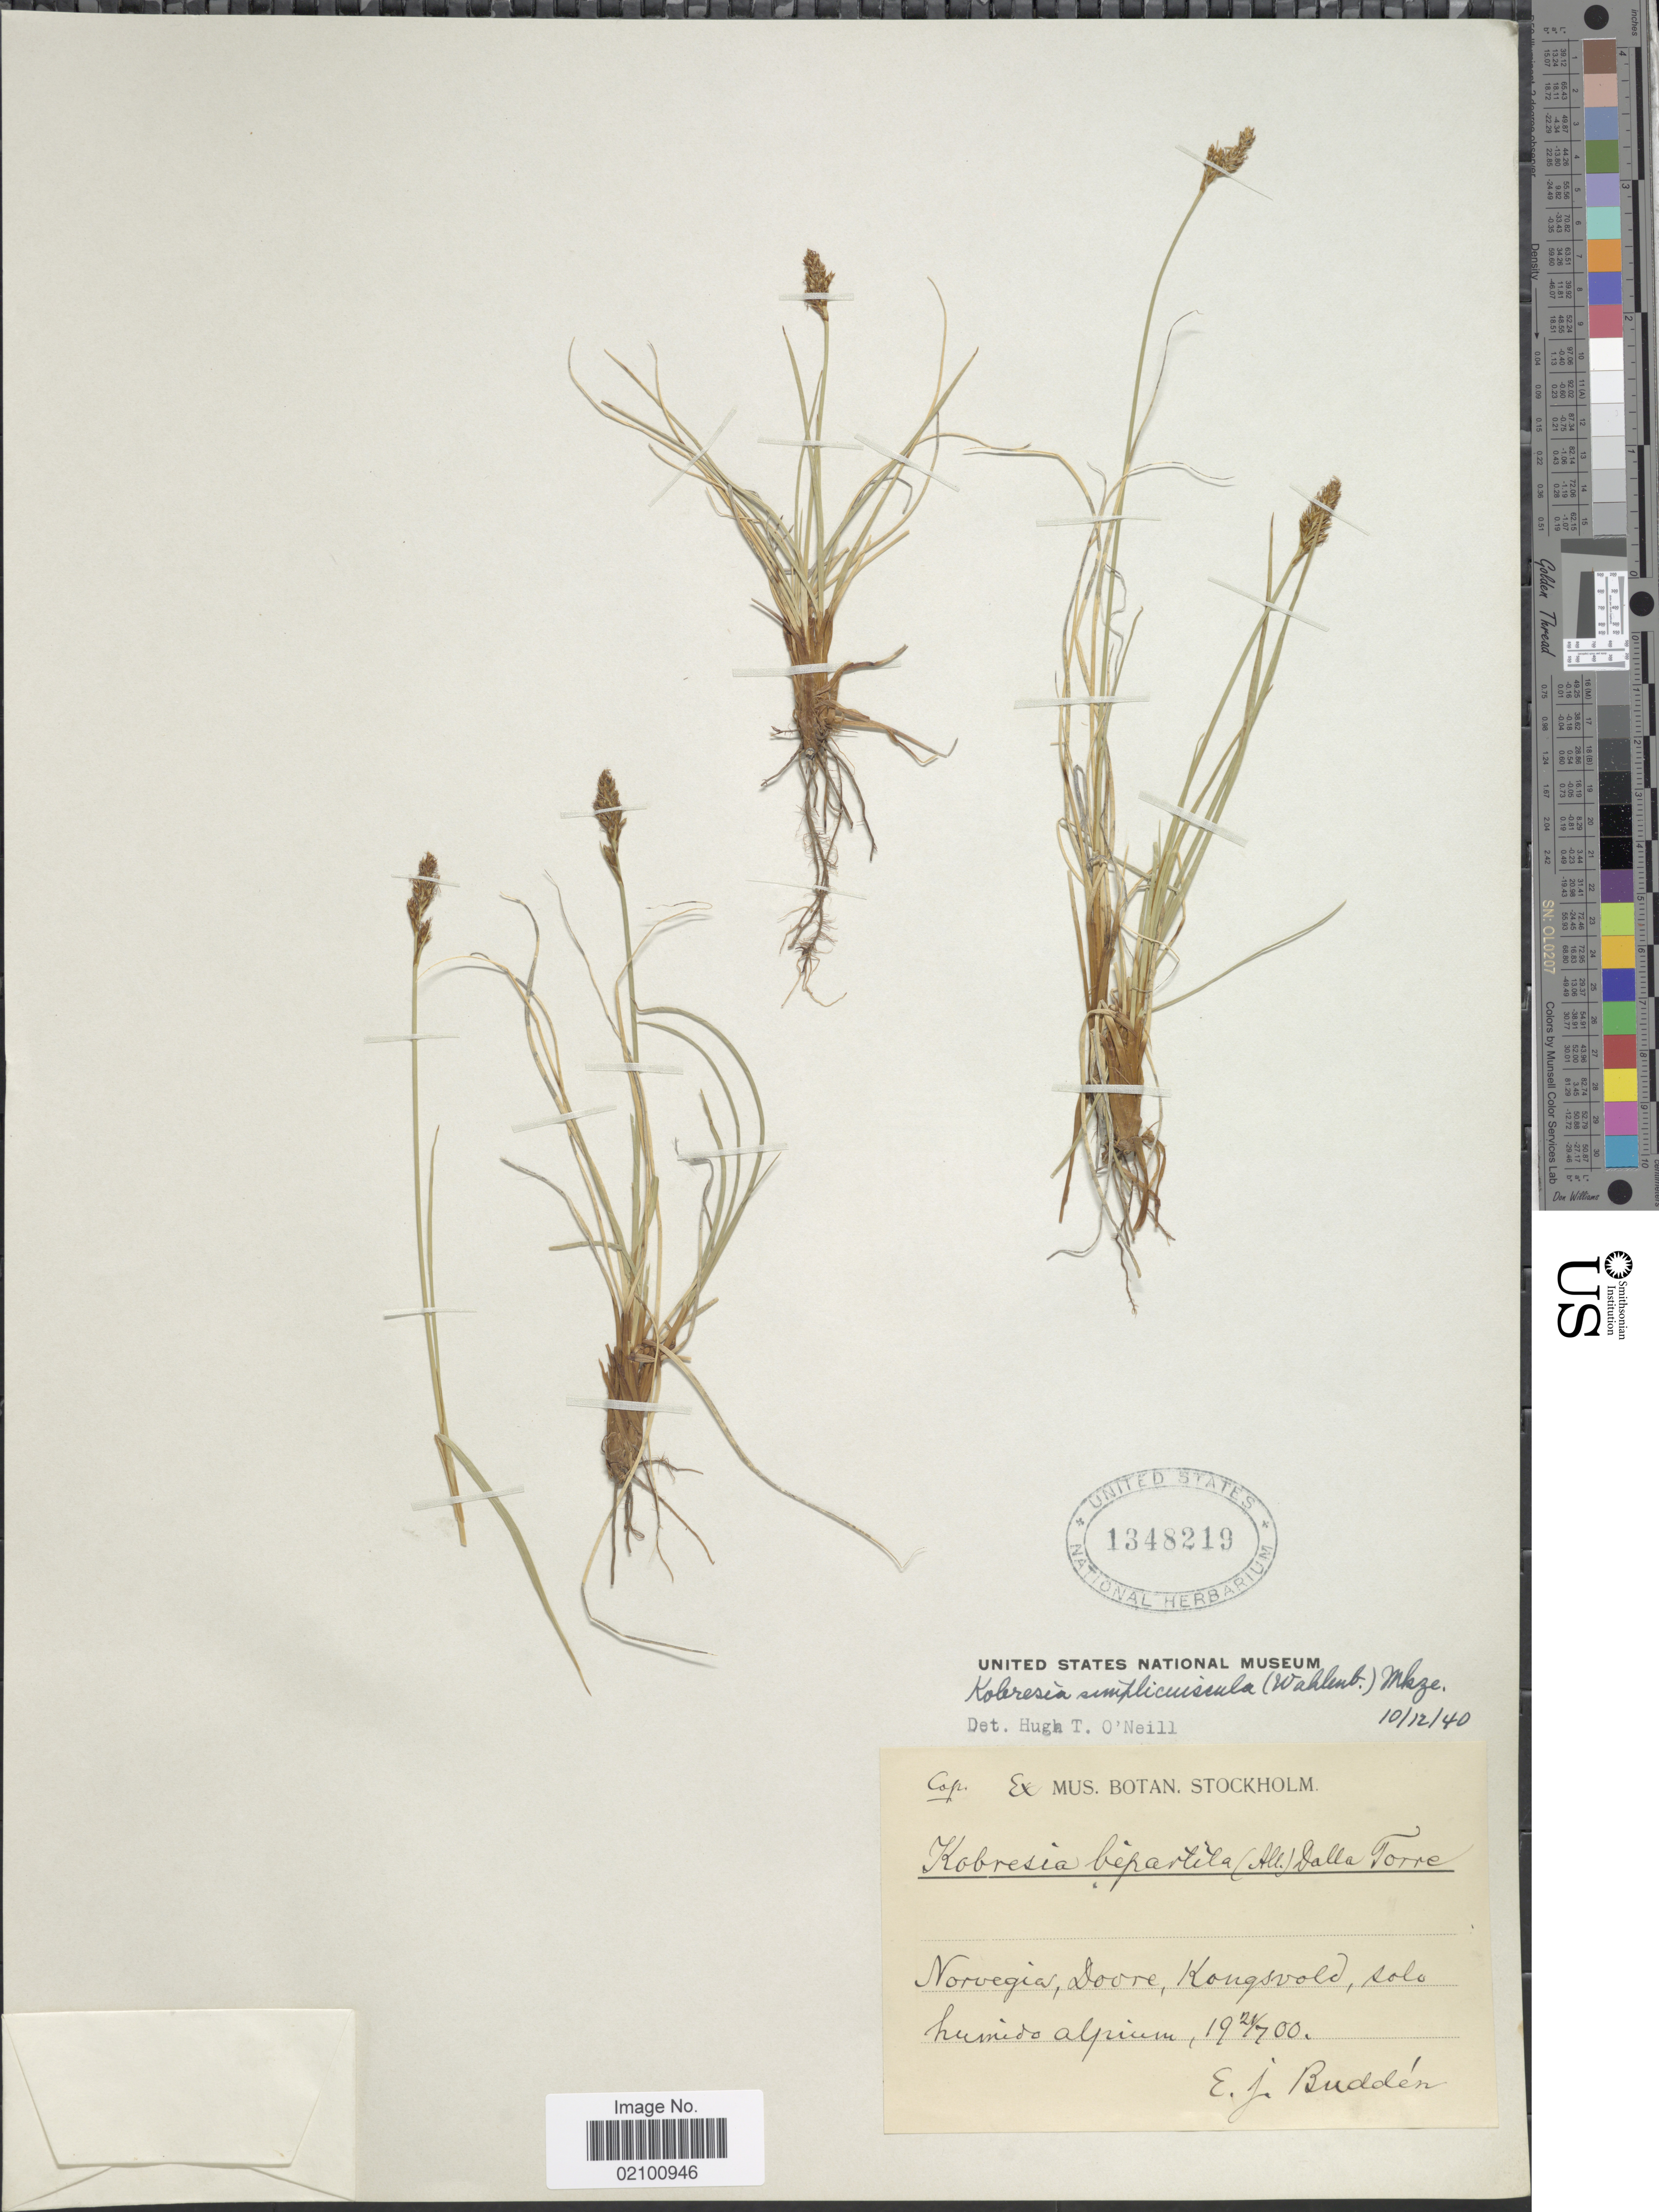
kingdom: Plantae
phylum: Tracheophyta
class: Liliopsida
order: Poales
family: Cyperaceae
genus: Carex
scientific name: Carex simpliciuscula subsp. simpliciuscula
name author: Wahlenb.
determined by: Strong, M. T., (US), Smithsonian Institution - National Museum of Natural History (UNITED STATES)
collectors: E. Buddén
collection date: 1900-07-21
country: Norway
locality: Norvegia, Dovre, Kongsvold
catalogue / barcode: US 1348219